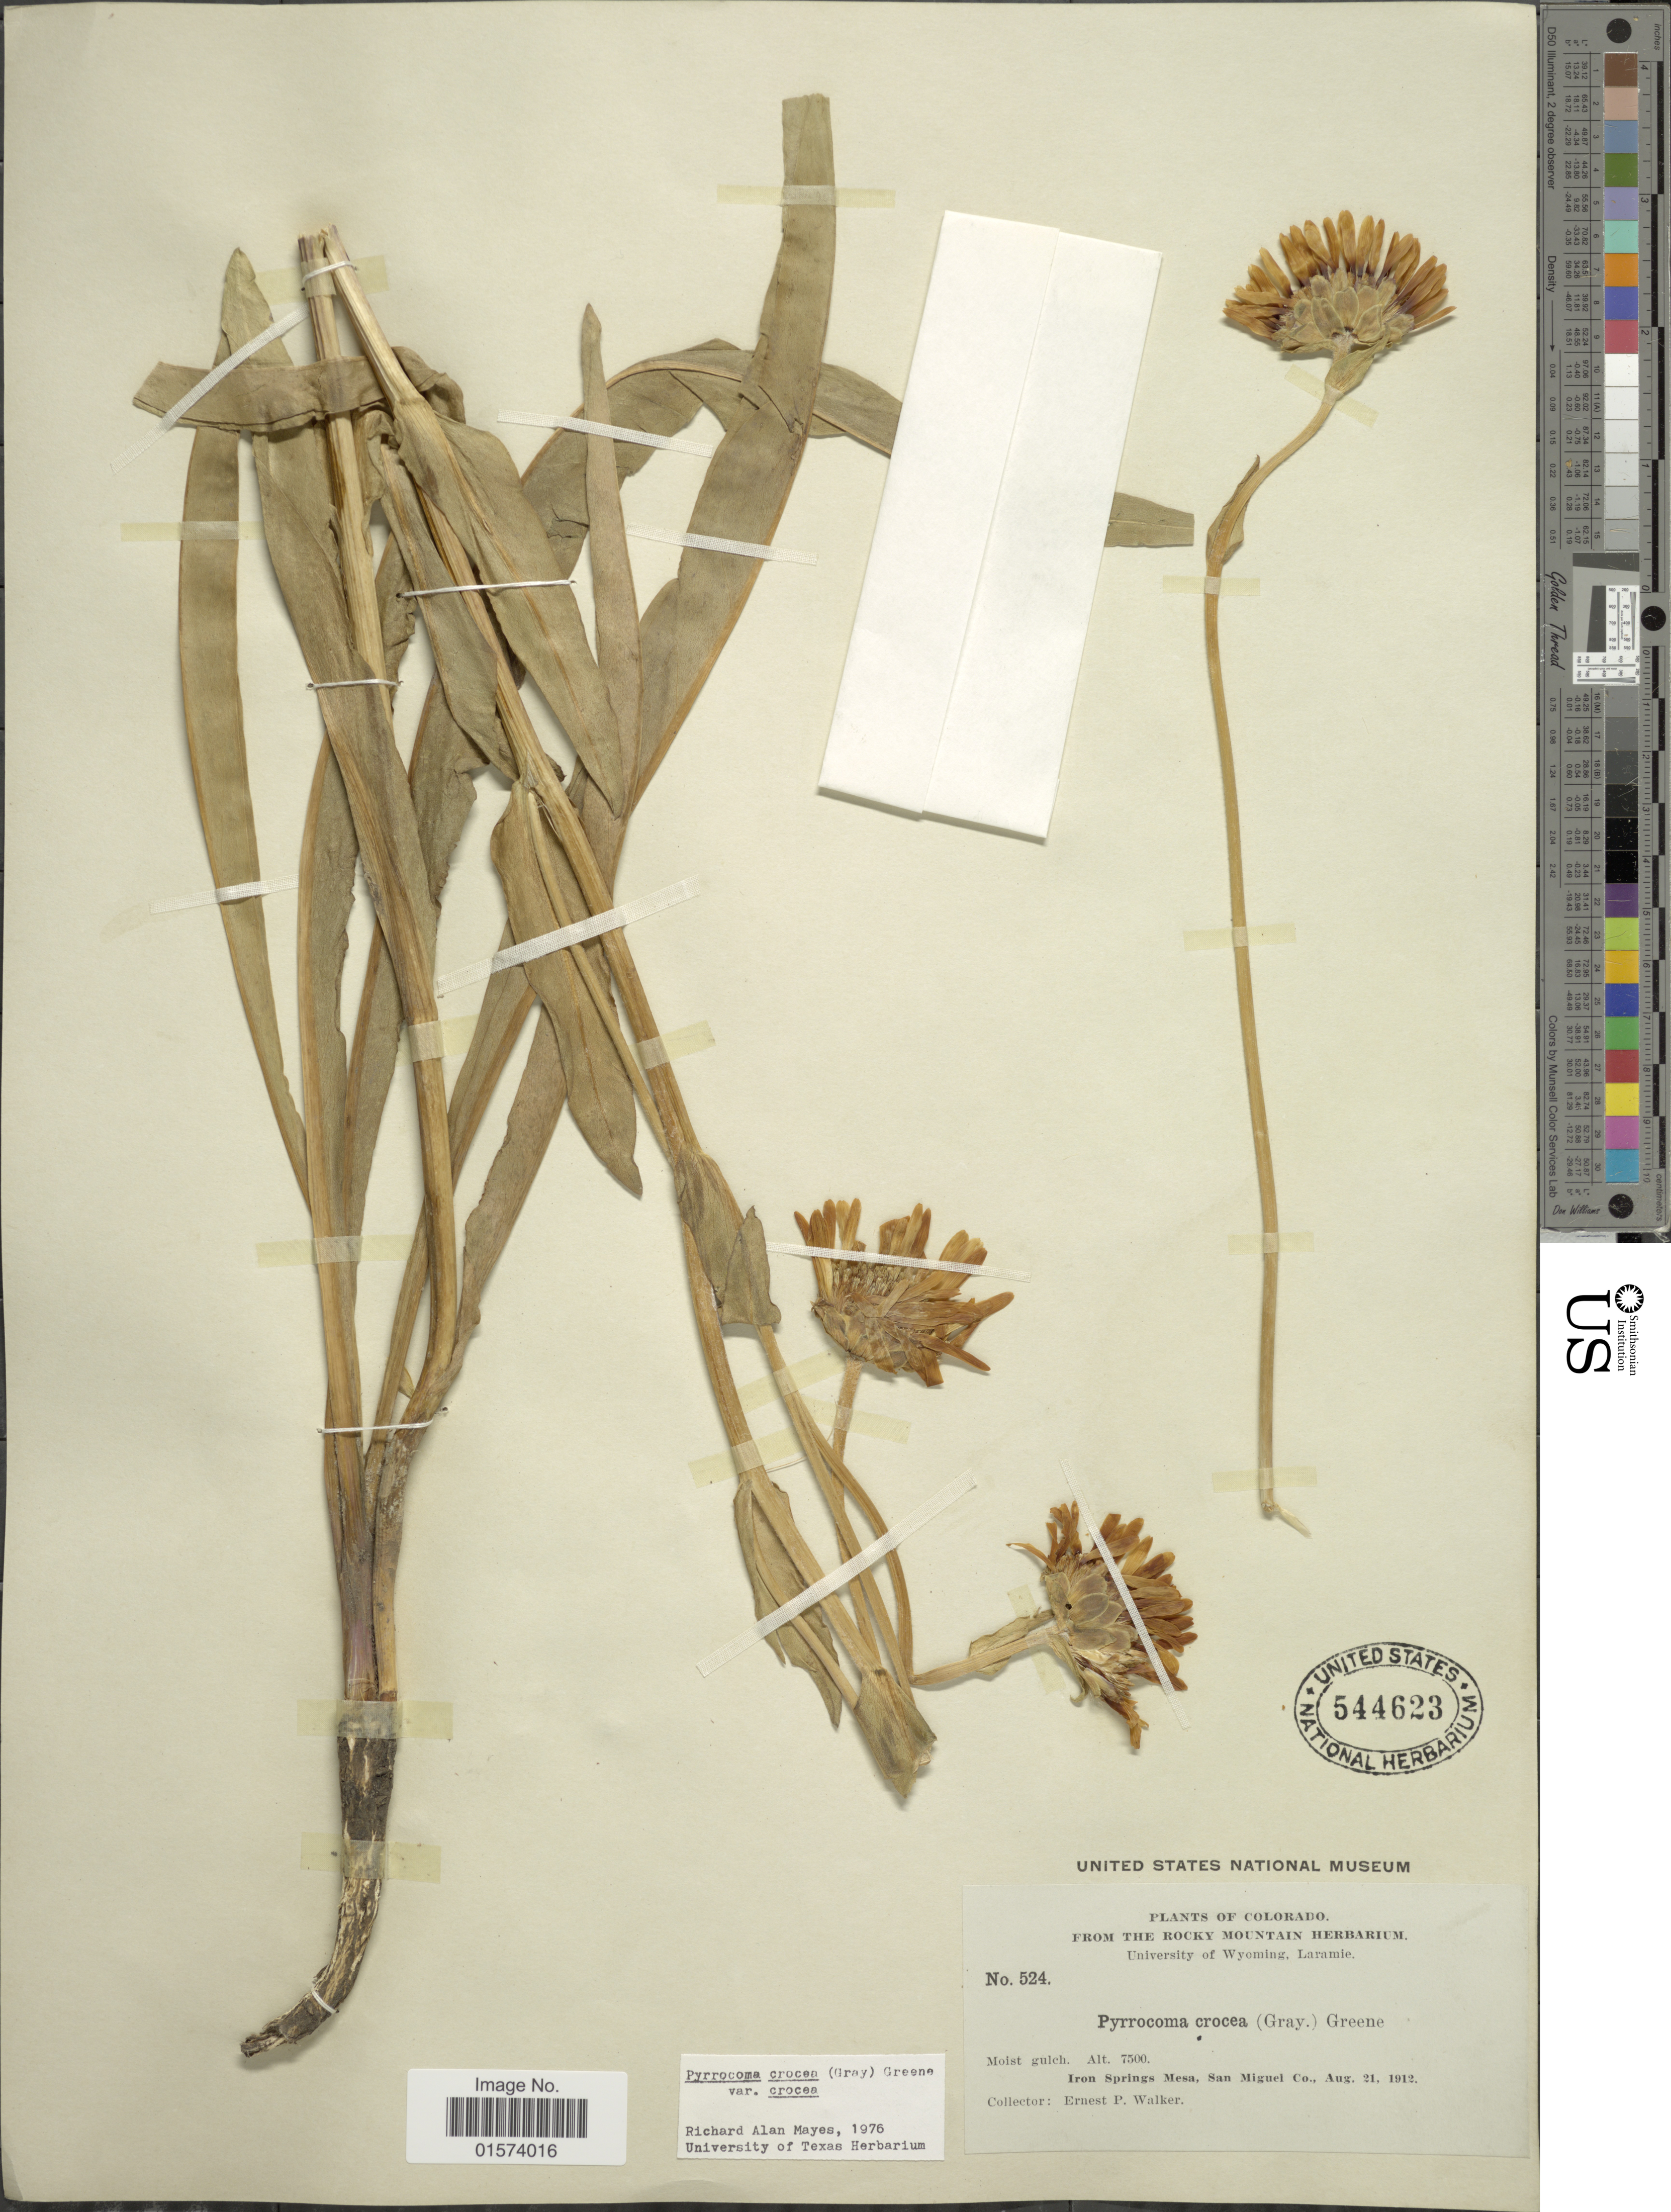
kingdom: Plantae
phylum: Tracheophyta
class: Magnoliopsida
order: Asterales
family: Asteraceae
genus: Pyrrocoma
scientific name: Pyrrocoma crocea var. crocea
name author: (A. Gray) Greene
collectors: E. P. Walker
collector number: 524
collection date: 1912-08-21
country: United States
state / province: Colorado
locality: Moist gulch, Iron Springs Mesa, San Miguel Co.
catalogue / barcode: US 544623